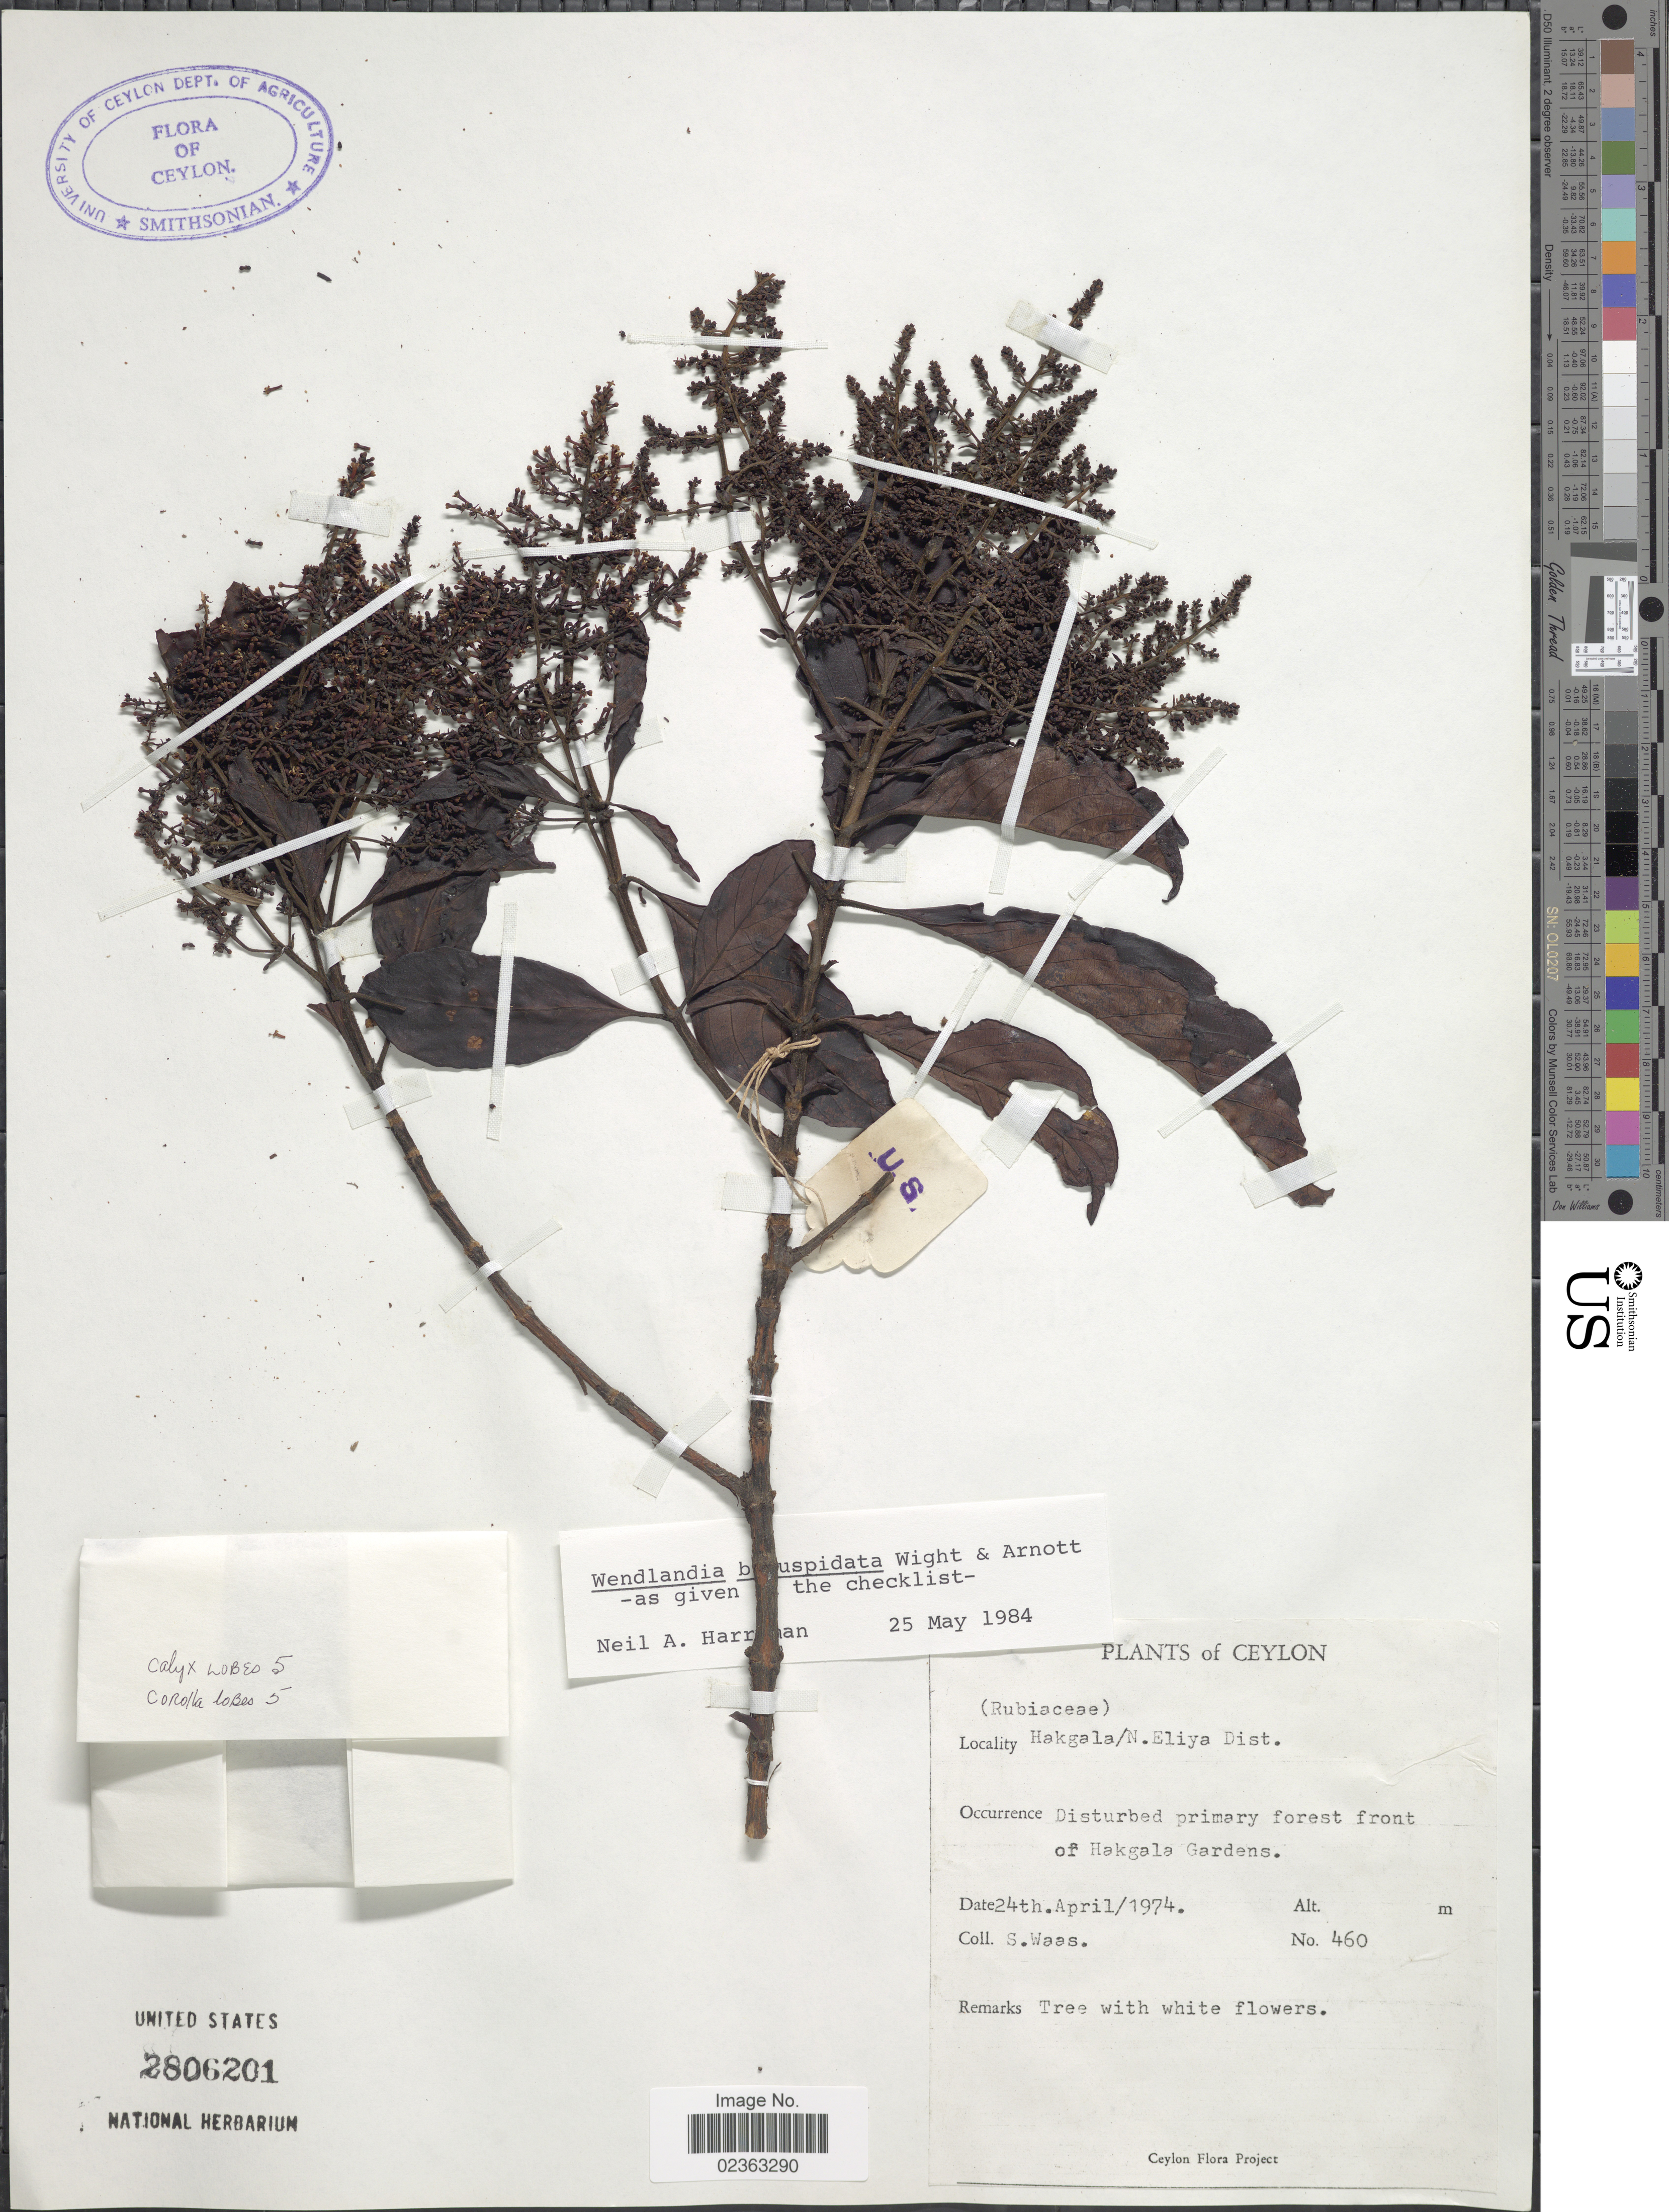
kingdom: Plantae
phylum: Tracheophyta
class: Magnoliopsida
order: Gentianales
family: Rubiaceae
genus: Wendlandia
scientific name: Wendlandia bicuspidata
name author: Wight & Arn.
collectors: S. Waas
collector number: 460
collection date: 1974-04-24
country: Sri Lanka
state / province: Central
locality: Ceylon, Hakgala/N. Eliya Dist. primary forest front of Hakgala Gardens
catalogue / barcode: US 2806201